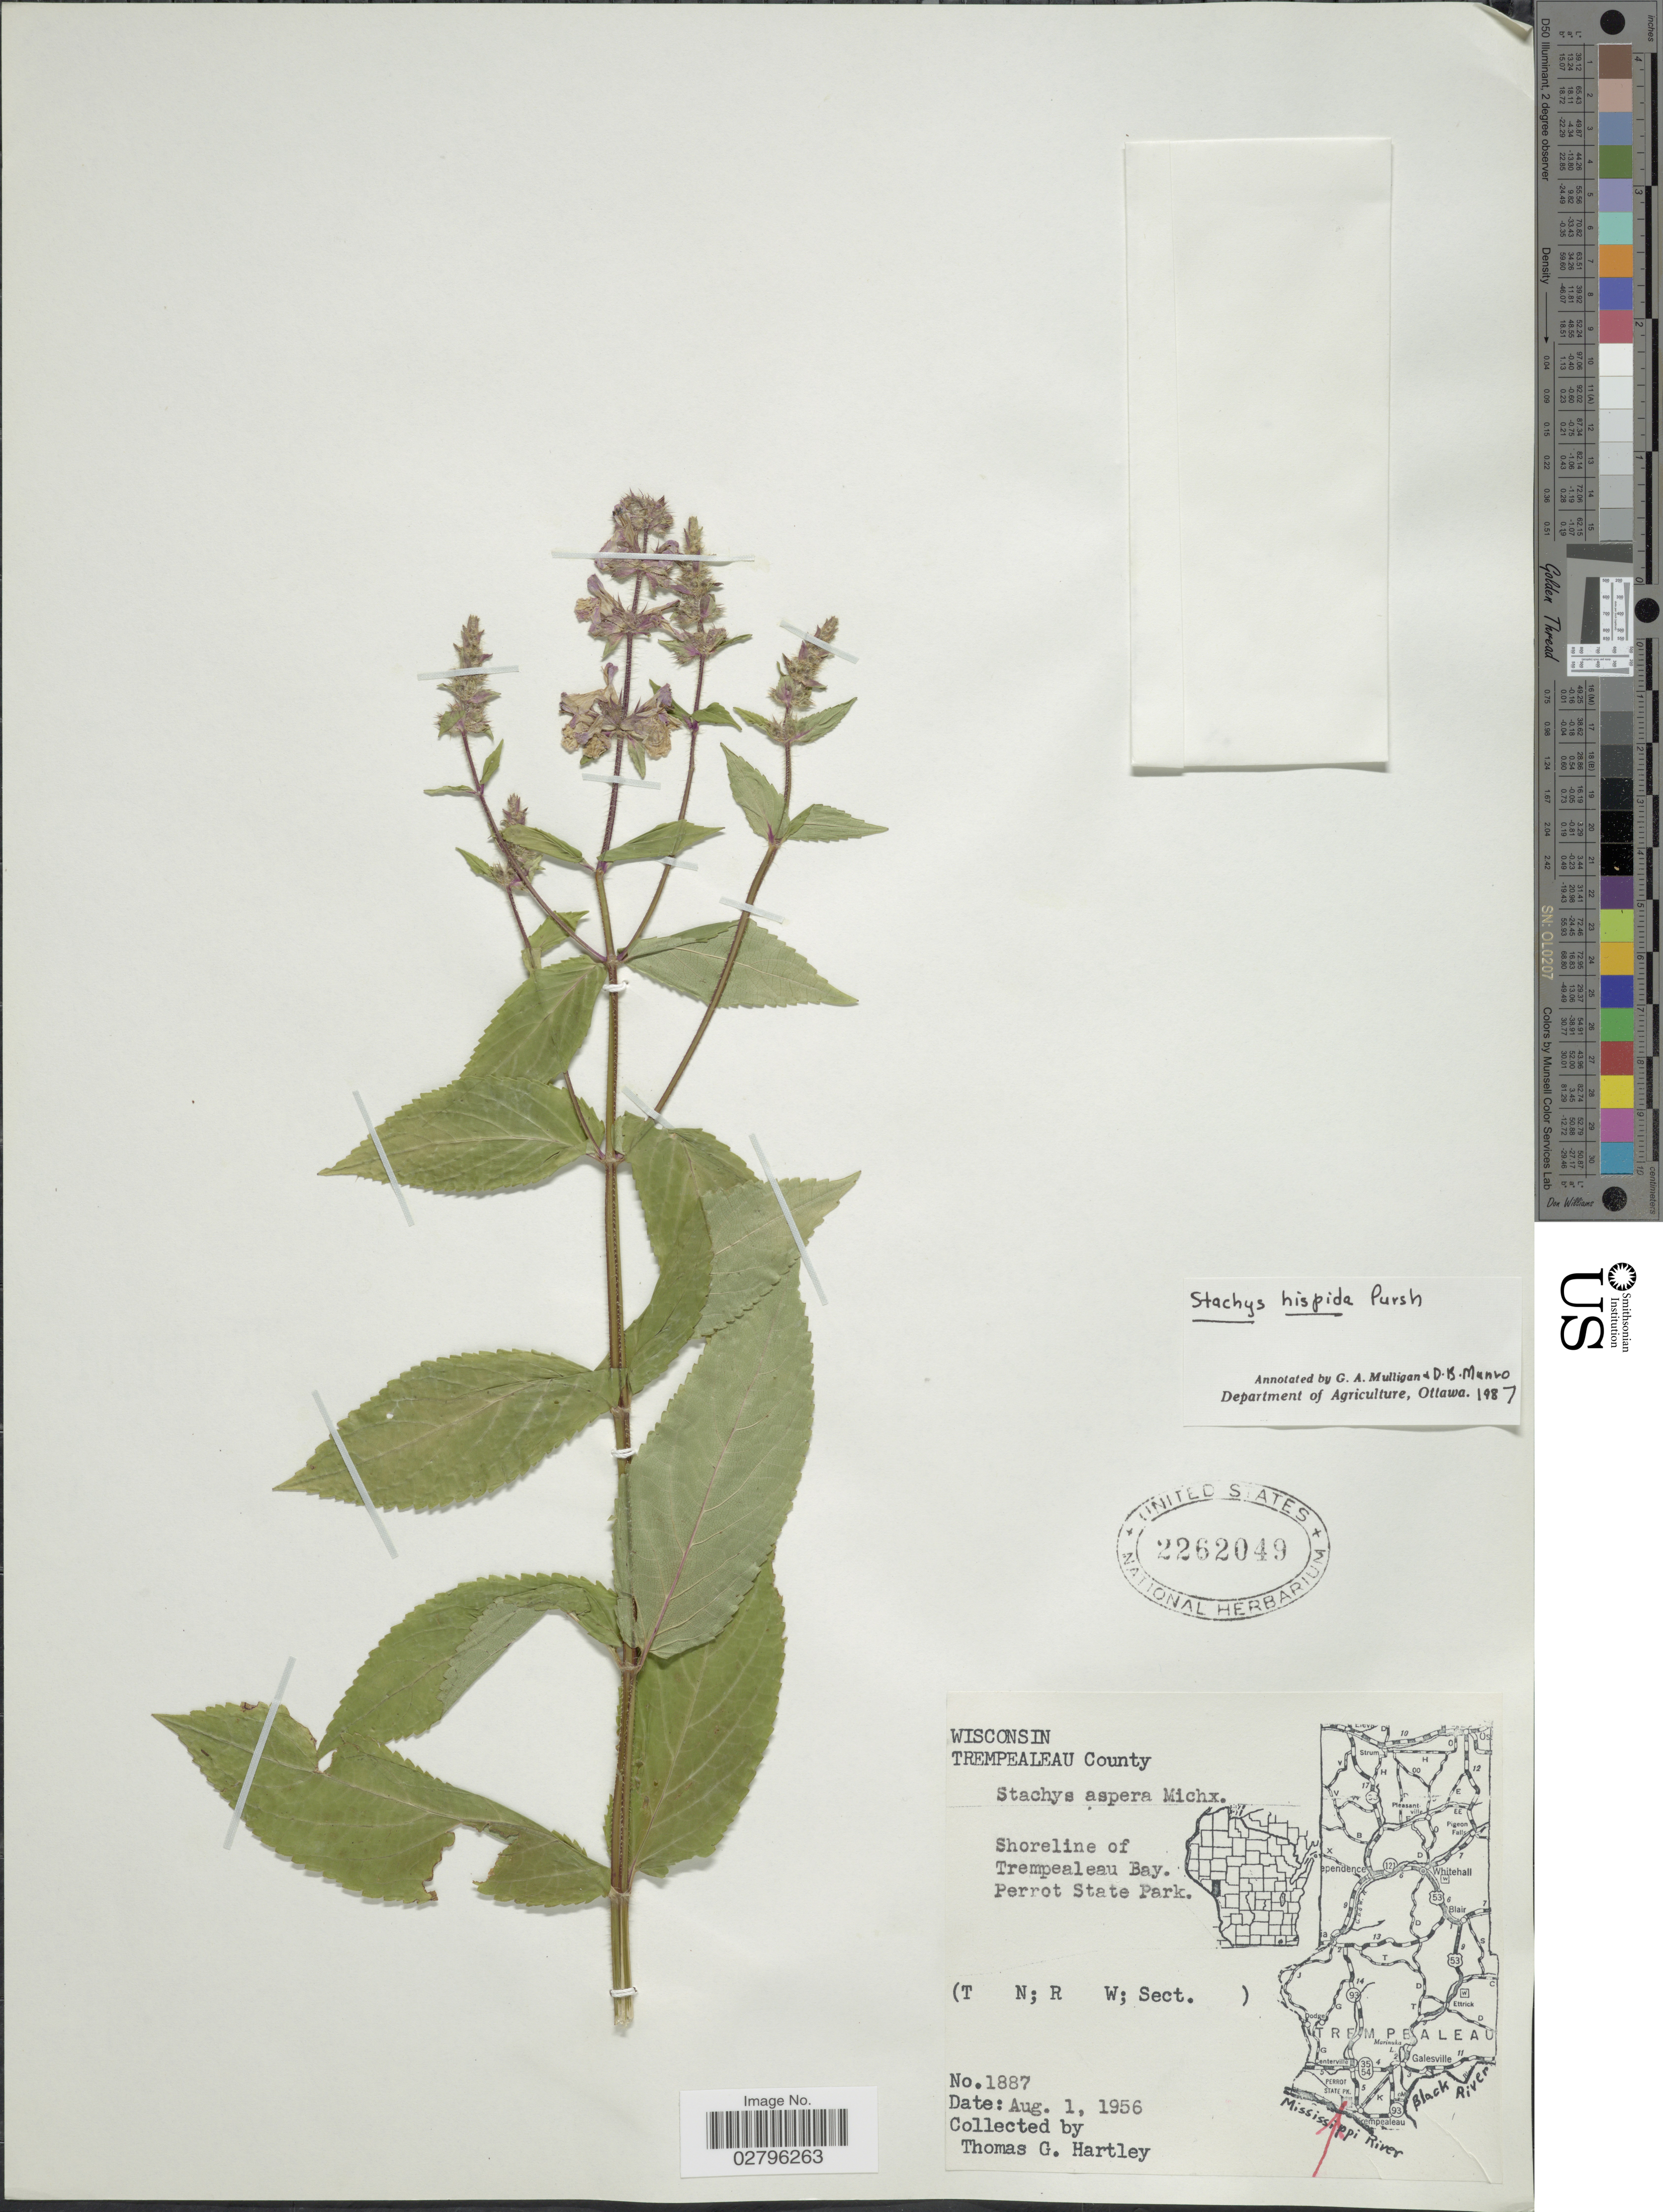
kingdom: Plantae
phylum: Tracheophyta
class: Magnoliopsida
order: Lamiales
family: Lamiaceae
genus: Stachys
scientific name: Stachys hispida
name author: Pursh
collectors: T. G. Hartley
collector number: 1887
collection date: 1956-08-01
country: United States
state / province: Wisconsin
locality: Trempealeau County. Shoreline of Trempealeau Bay. Perrot State Park.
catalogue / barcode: US 2262049